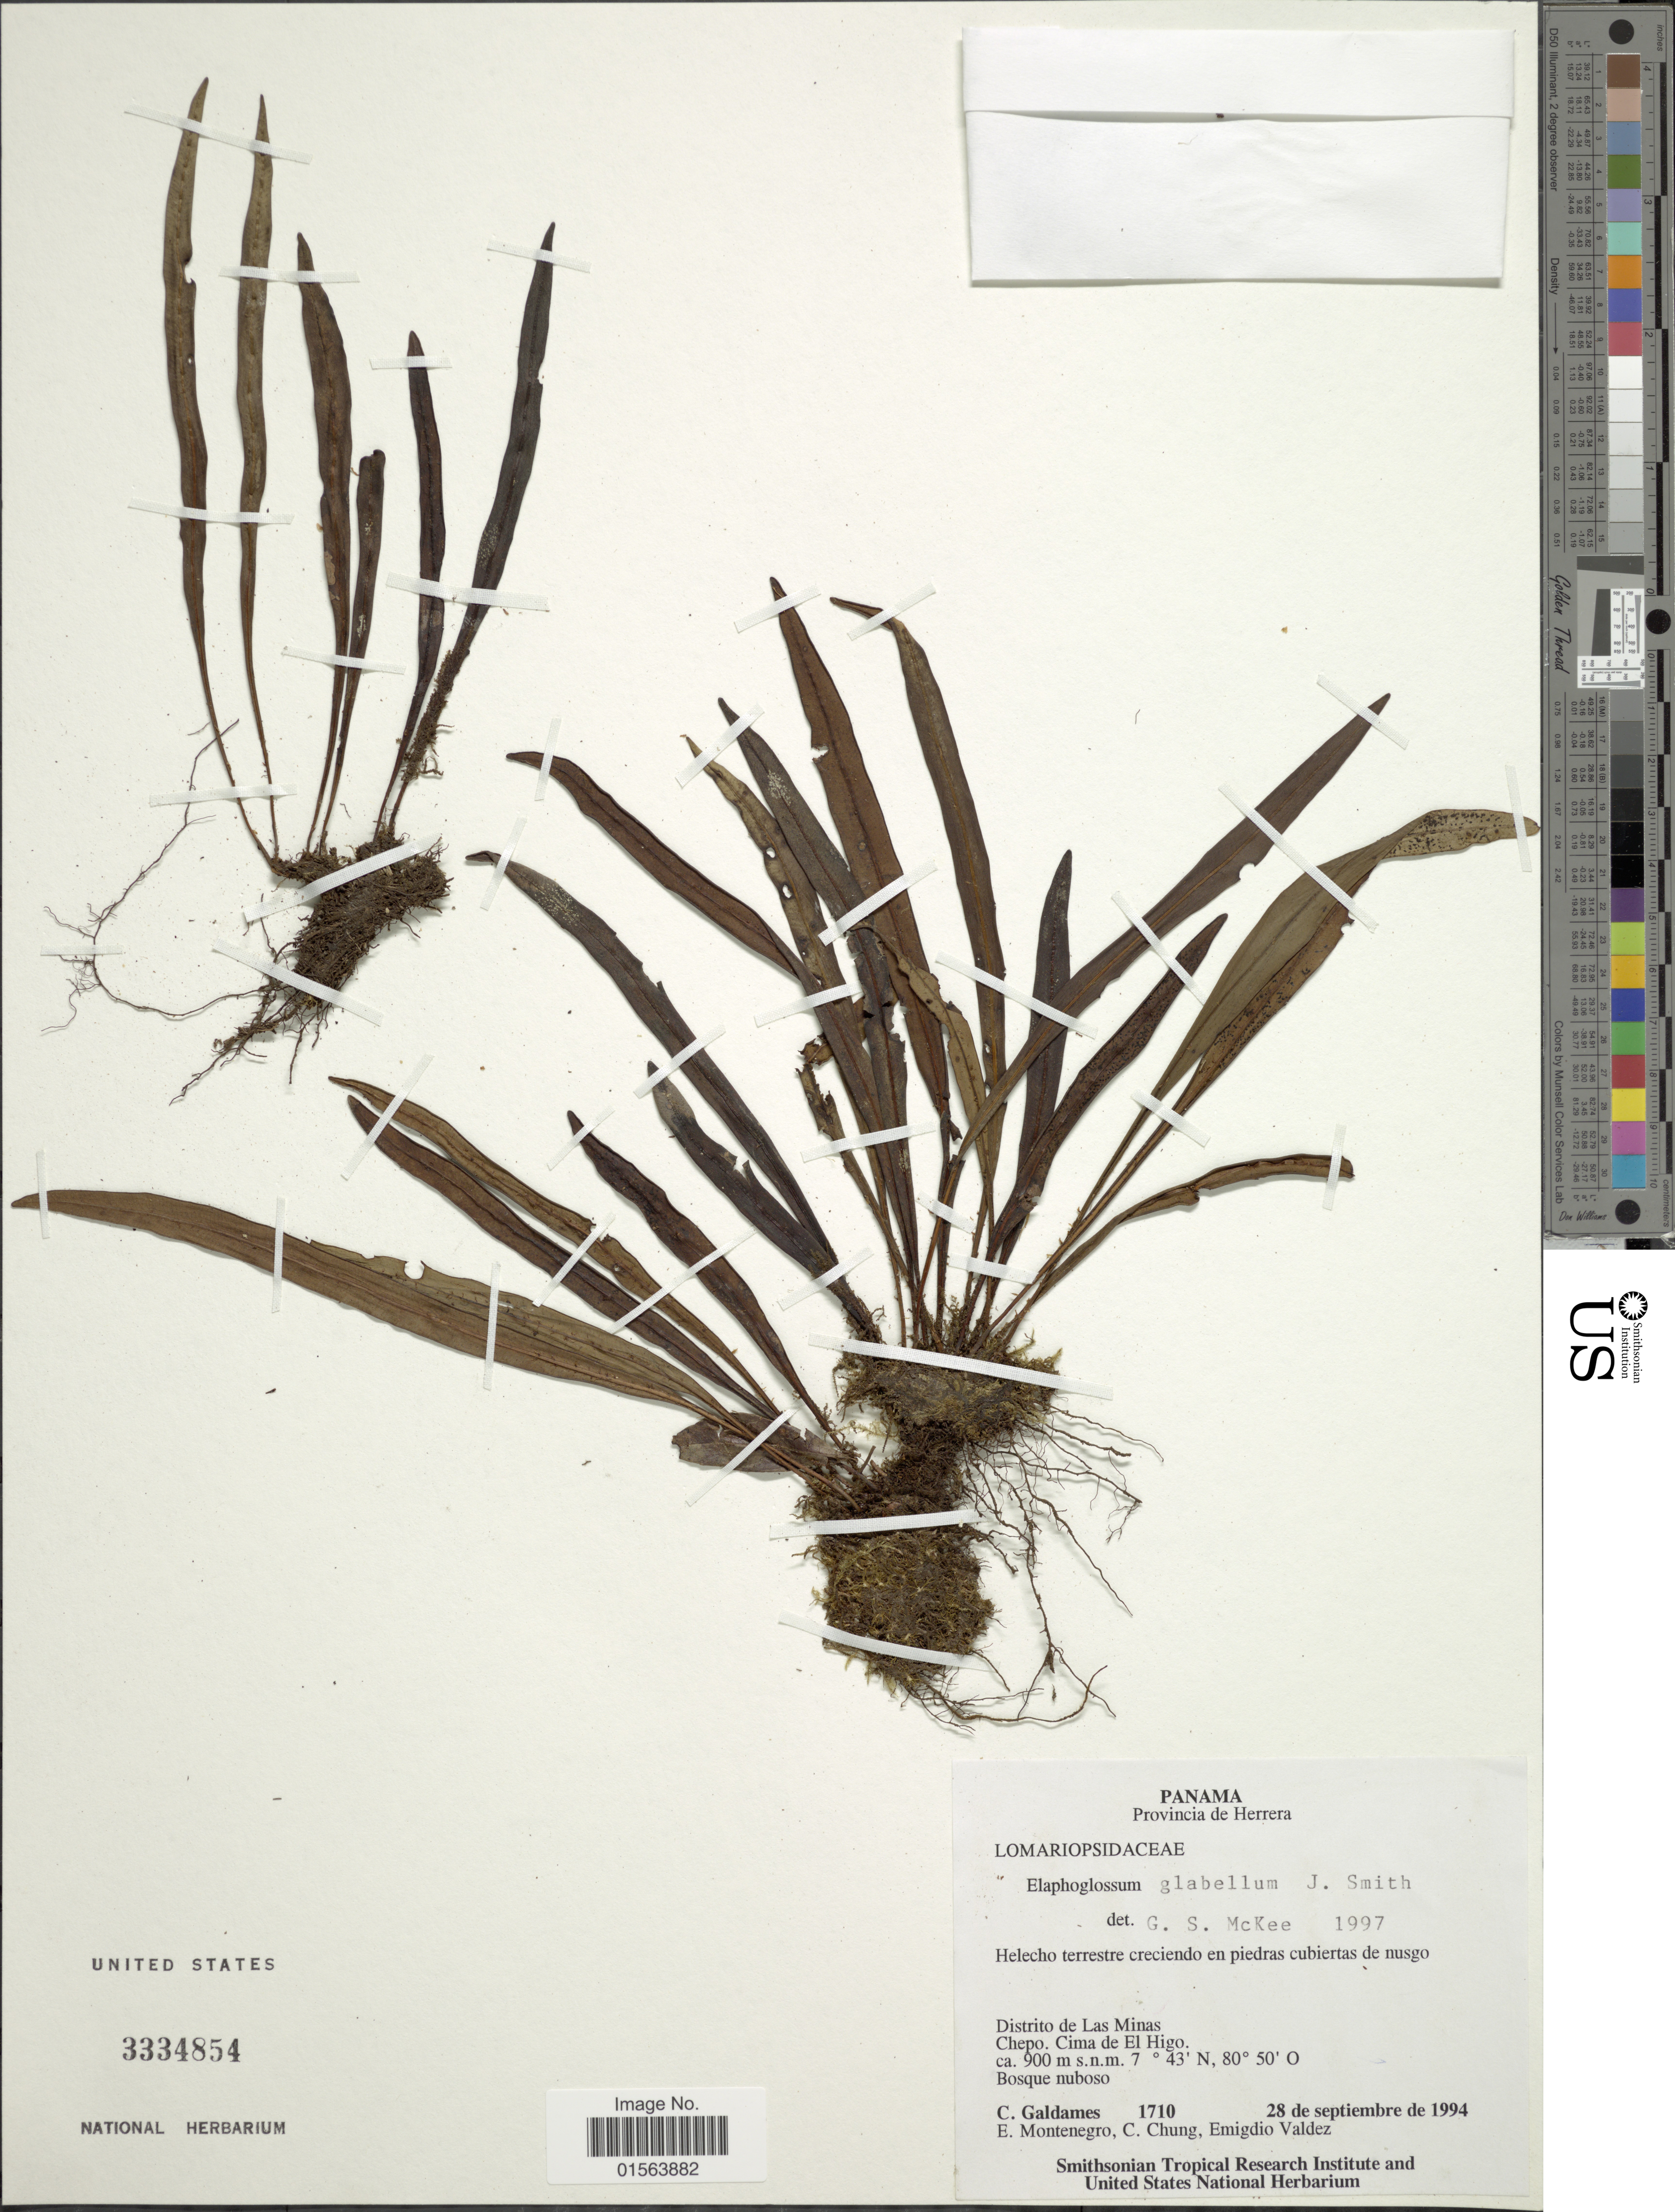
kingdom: Plantae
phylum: Tracheophyta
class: Polypodiopsida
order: Polypodiales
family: Dryopteridaceae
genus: Elaphoglossum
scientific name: Elaphoglossum glabellum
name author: J. Sm.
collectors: C. Galdames, E. Montenegro, C. Chung & E. Valdez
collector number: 1710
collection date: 1994-09-28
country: Panama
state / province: Herrera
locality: Provincia de Herrera, Distrito de Las Minas, Chepo, Cima de El Higo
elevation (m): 900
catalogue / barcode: US 3334854